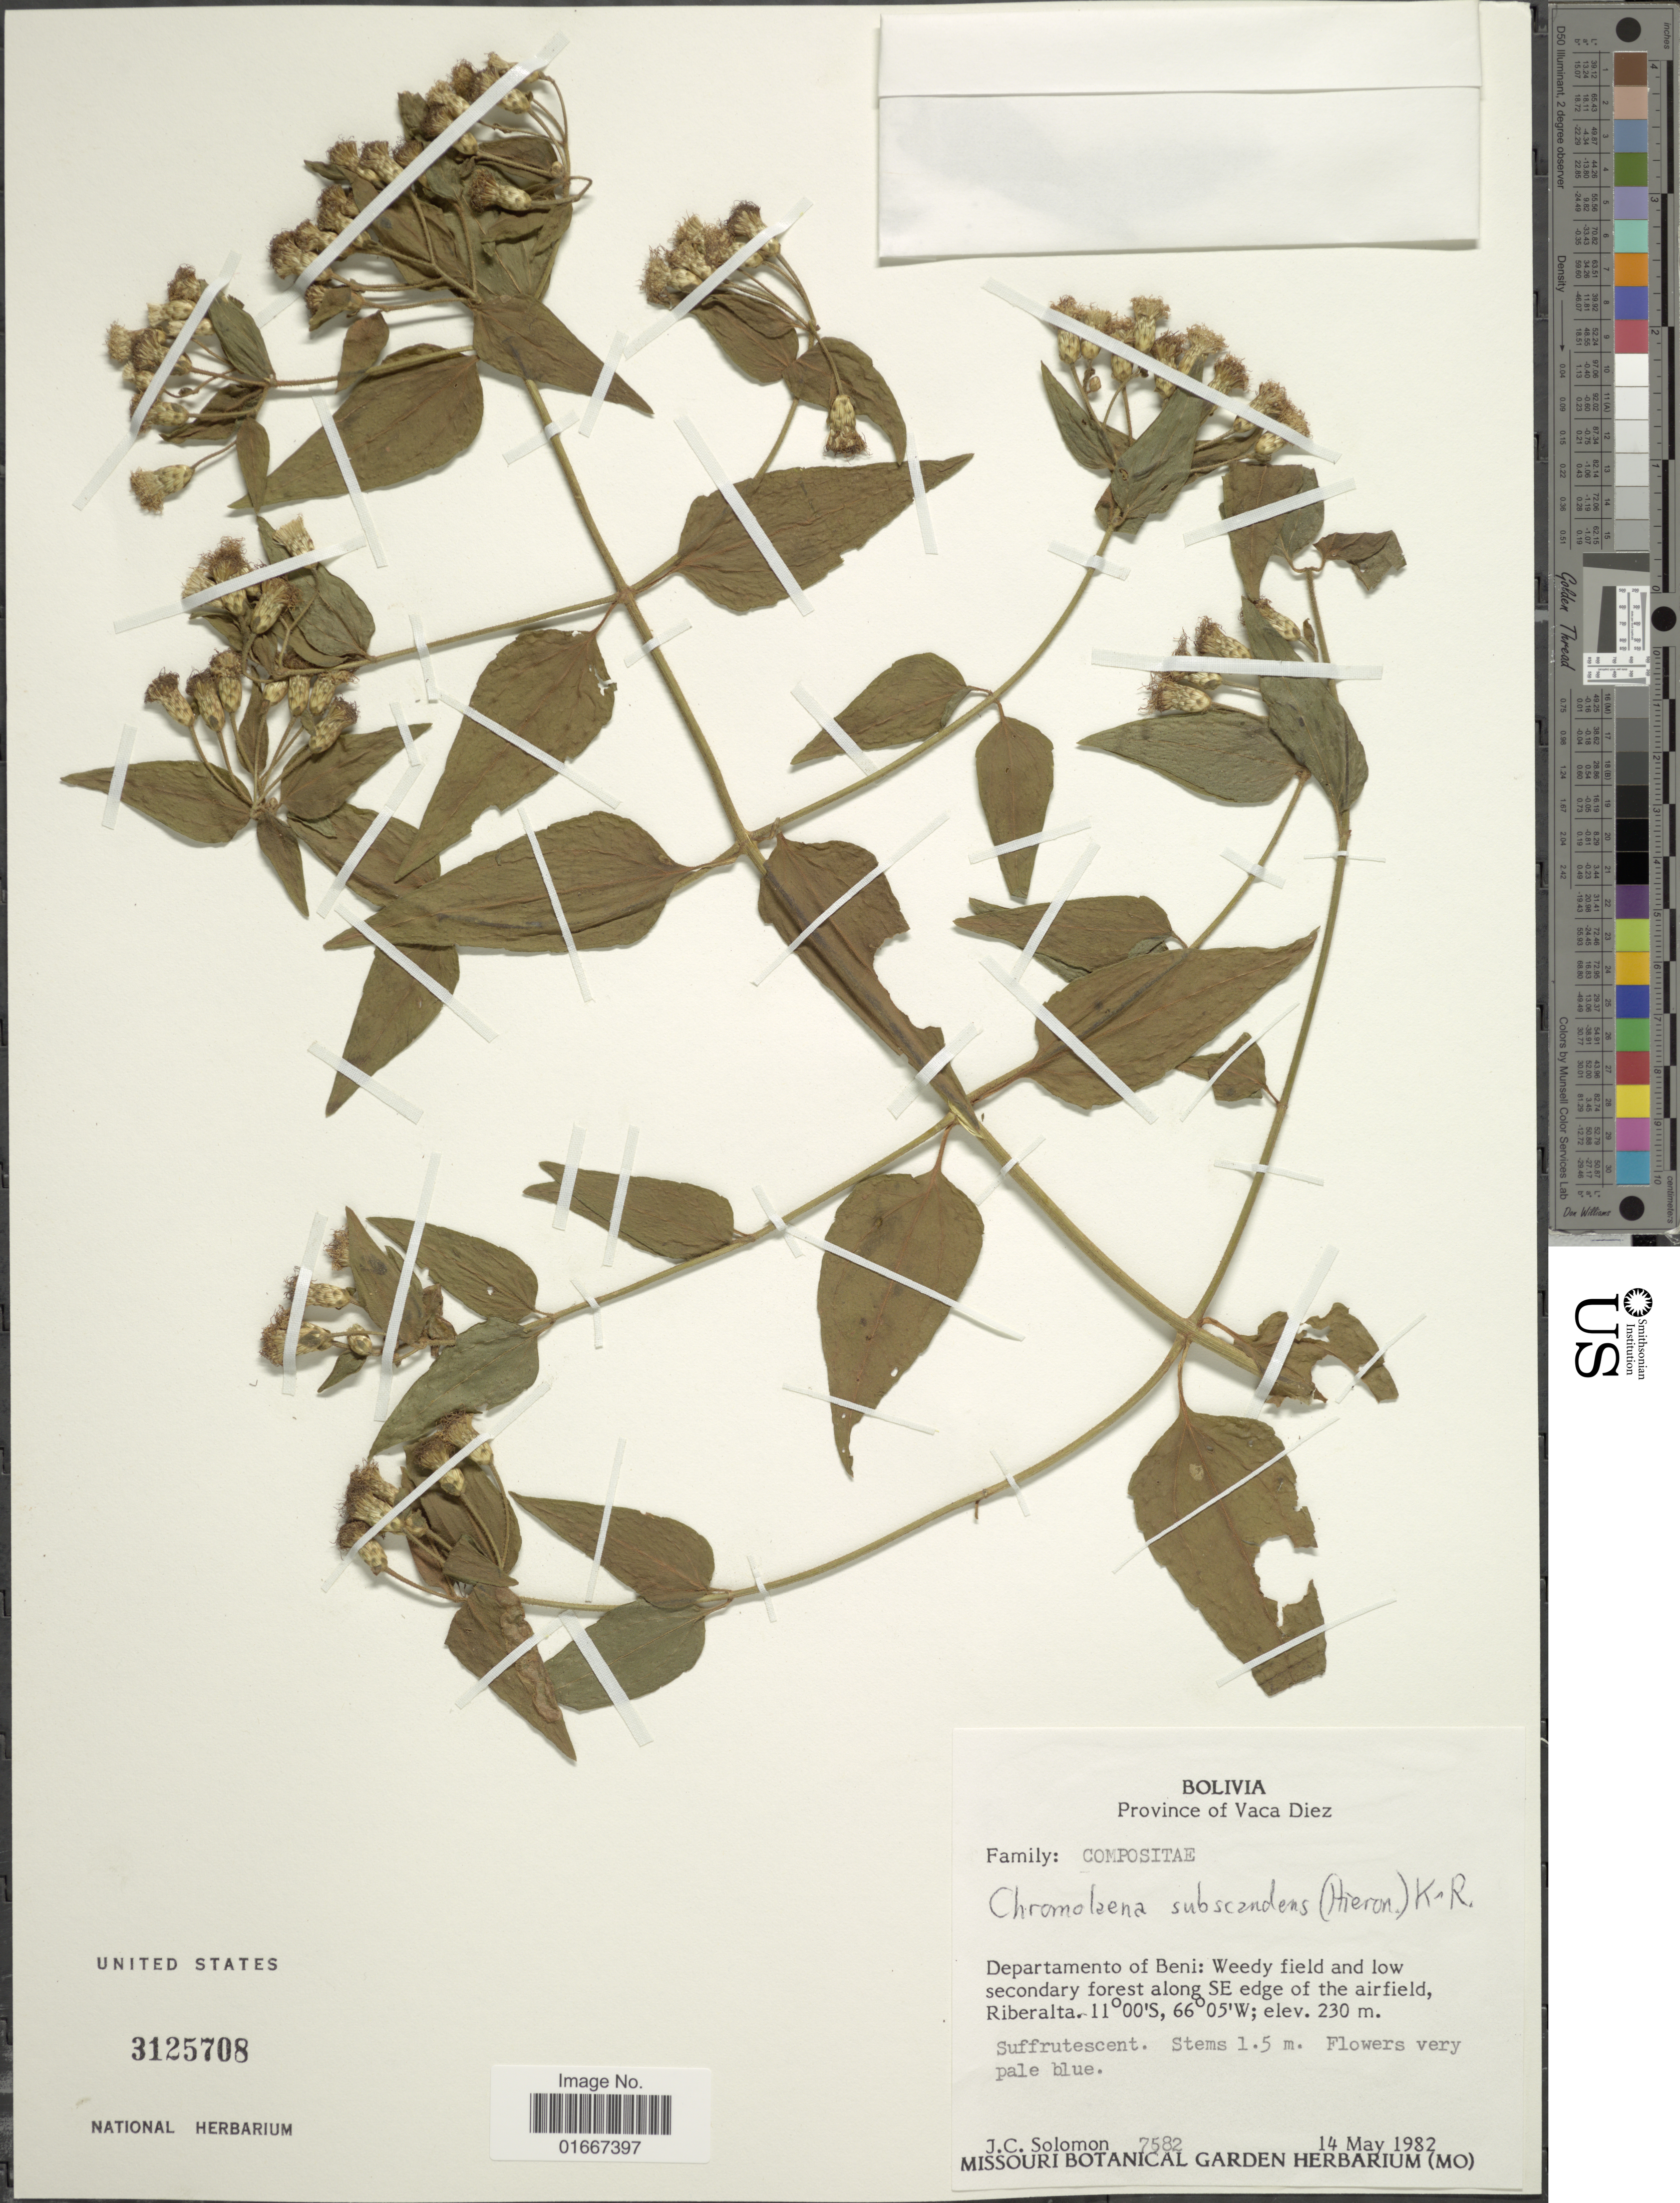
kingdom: Plantae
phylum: Tracheophyta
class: Magnoliopsida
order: Asterales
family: Asteraceae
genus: Chromolaena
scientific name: Chromolaena odorata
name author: (L.) R.M. King & H. Rob.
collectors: J. C. Solomon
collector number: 7582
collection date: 1982-05-14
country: Bolivia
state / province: Beni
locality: Province of Vaca Diez: Weedy field and low secondary forest along SE of the airfield, Riberalta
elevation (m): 230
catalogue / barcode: US 3125708